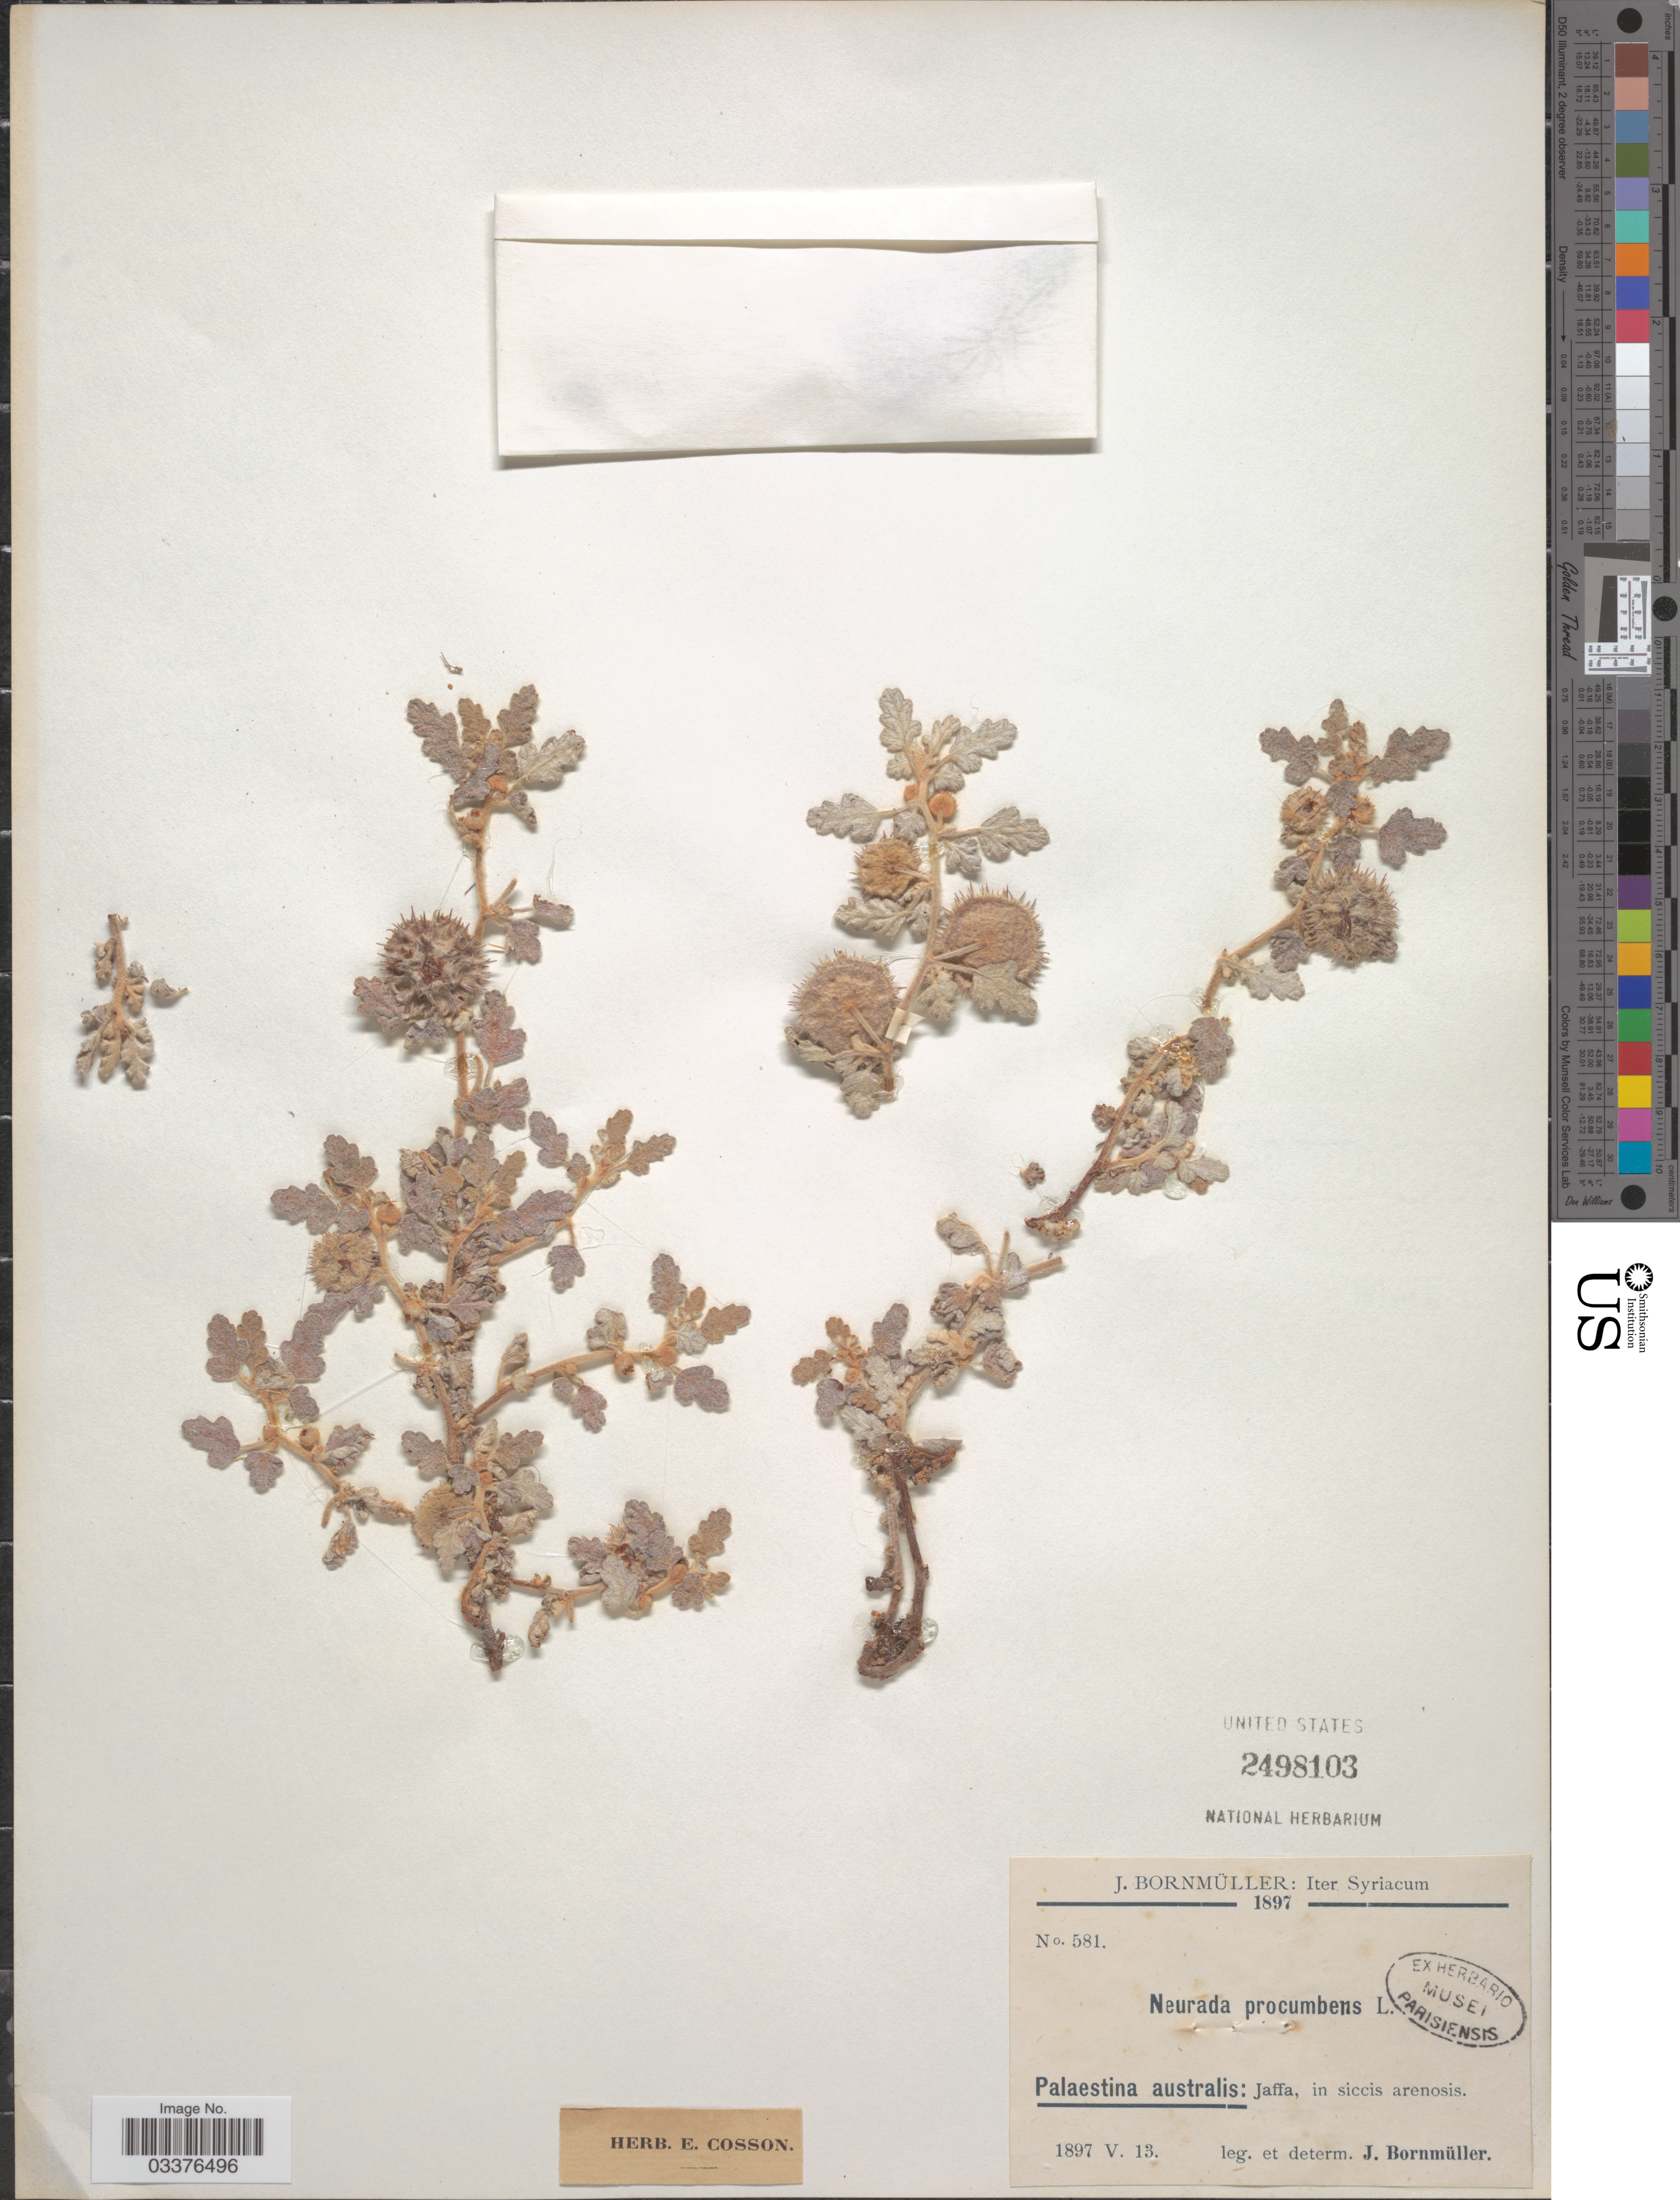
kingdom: Plantae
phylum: Tracheophyta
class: Magnoliopsida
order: Malvales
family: Neuradaceae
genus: Neurada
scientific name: Neurada procumbens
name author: L.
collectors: J. Bornmüller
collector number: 581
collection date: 1897-05-13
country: Syria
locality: Syriacum. Palaestina australis: Jaffa, in siccis arenosis.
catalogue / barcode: US 2498103